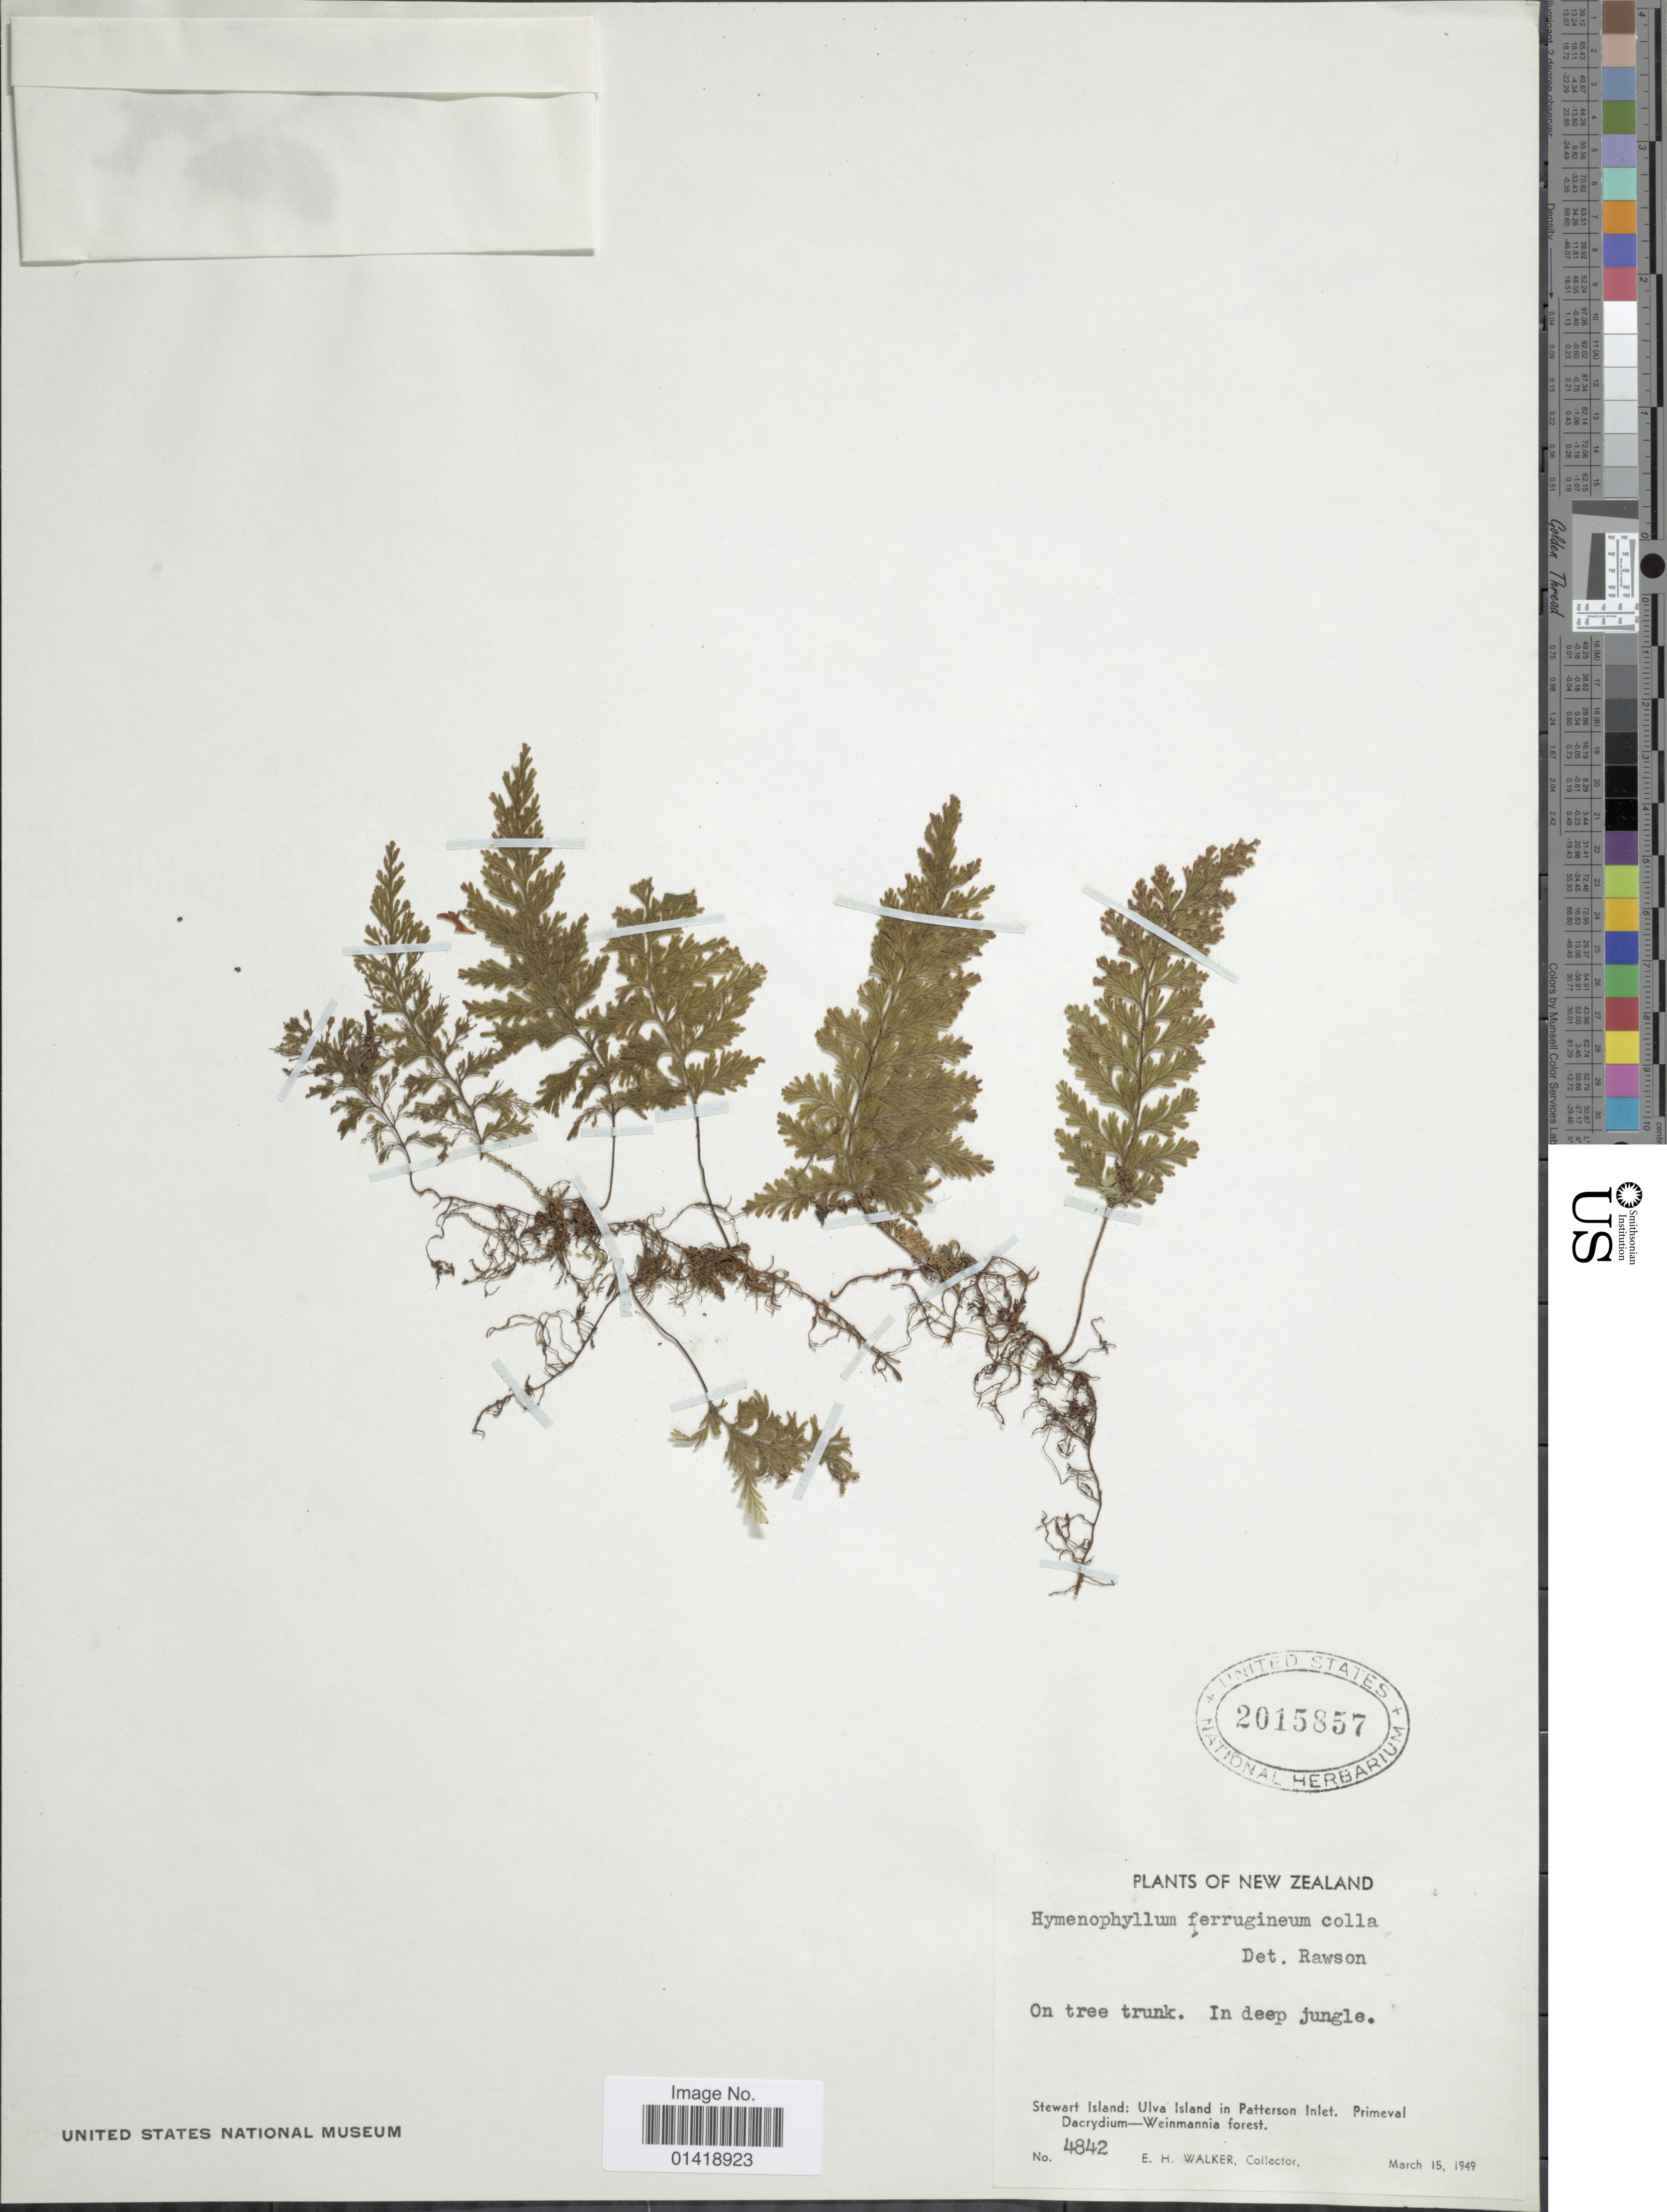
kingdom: Plantae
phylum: Tracheophyta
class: Polypodiopsida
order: Hymenophyllales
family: Hymenophyllaceae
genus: Hymenophyllum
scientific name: Hymenophyllum ferrugineum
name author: Colla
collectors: E. H. Walker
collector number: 4842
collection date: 1949-03-15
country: New Zealand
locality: Stewart Island: Ulva Island in Patterson Inlet. Primeval Dacrydium-Weinmannia forest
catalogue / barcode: US 2015857